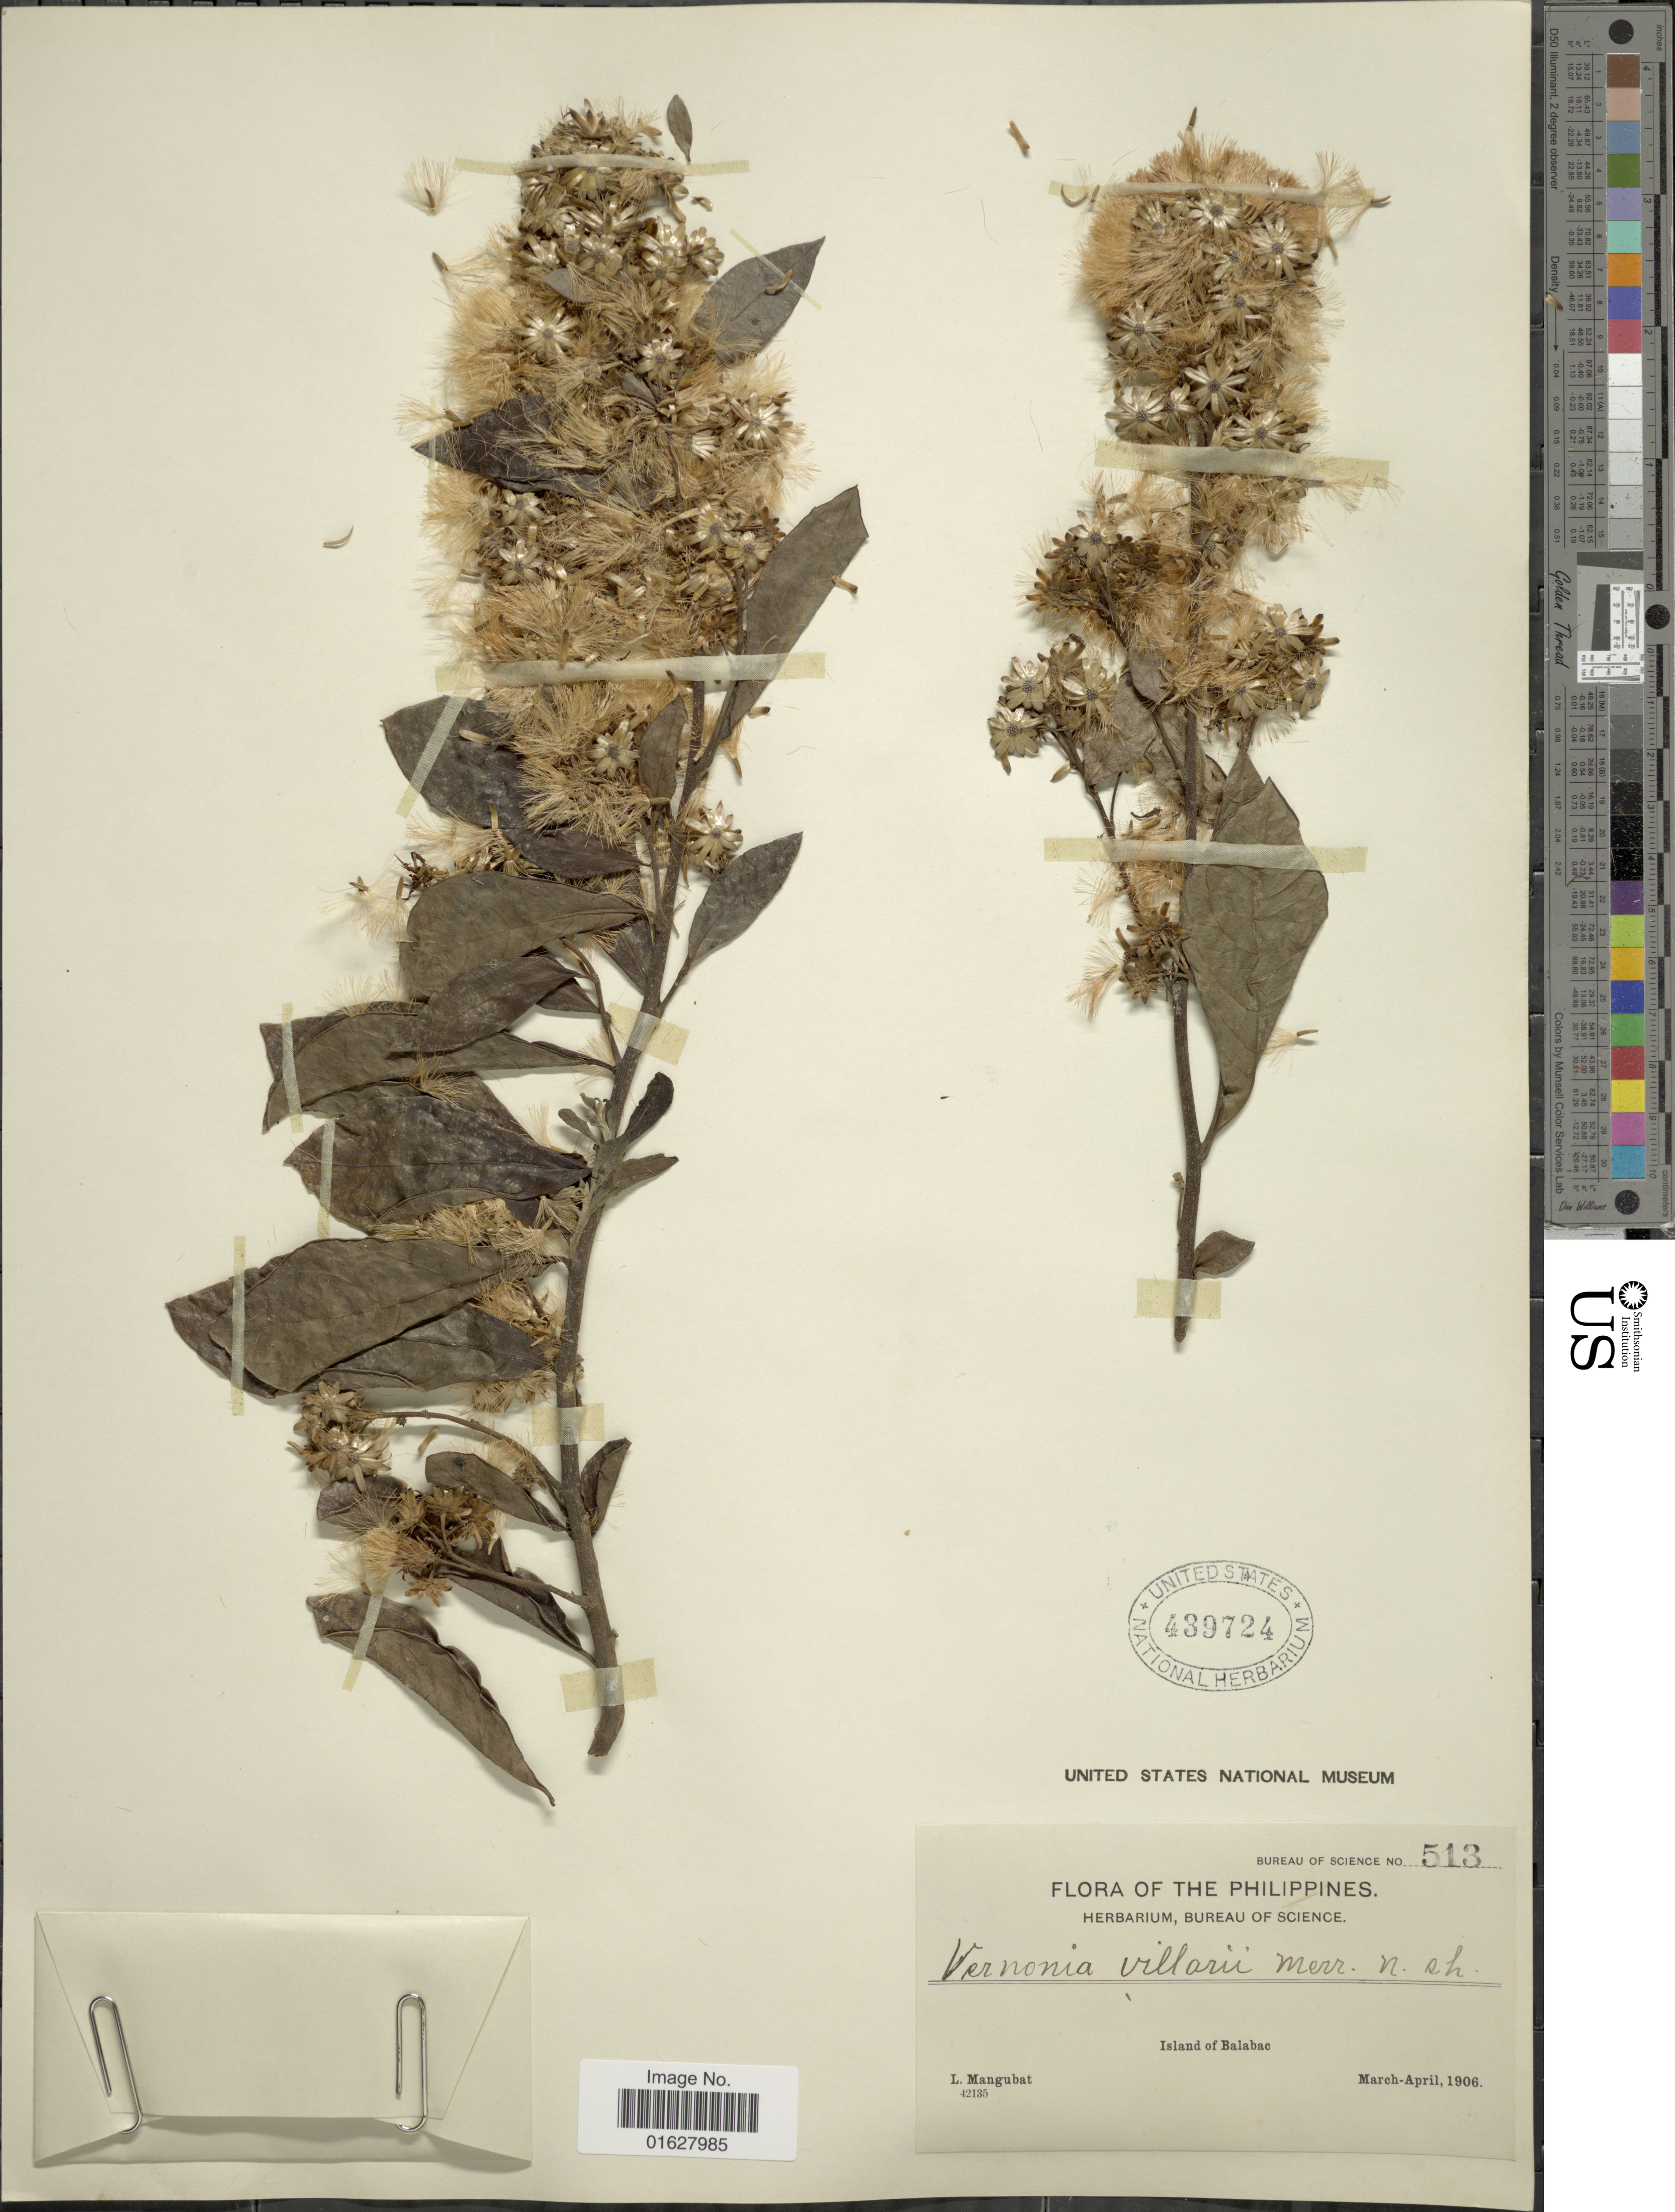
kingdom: Plantae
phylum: Tracheophyta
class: Magnoliopsida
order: Asterales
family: Asteraceae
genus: Vernonia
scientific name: Vernonia scandens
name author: DC.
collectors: L. Mangubat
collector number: Bureau of Science 513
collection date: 1906-03/1906-04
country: Philippines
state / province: Mimaropa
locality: The Philippines. Island of Balabac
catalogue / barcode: US 439724